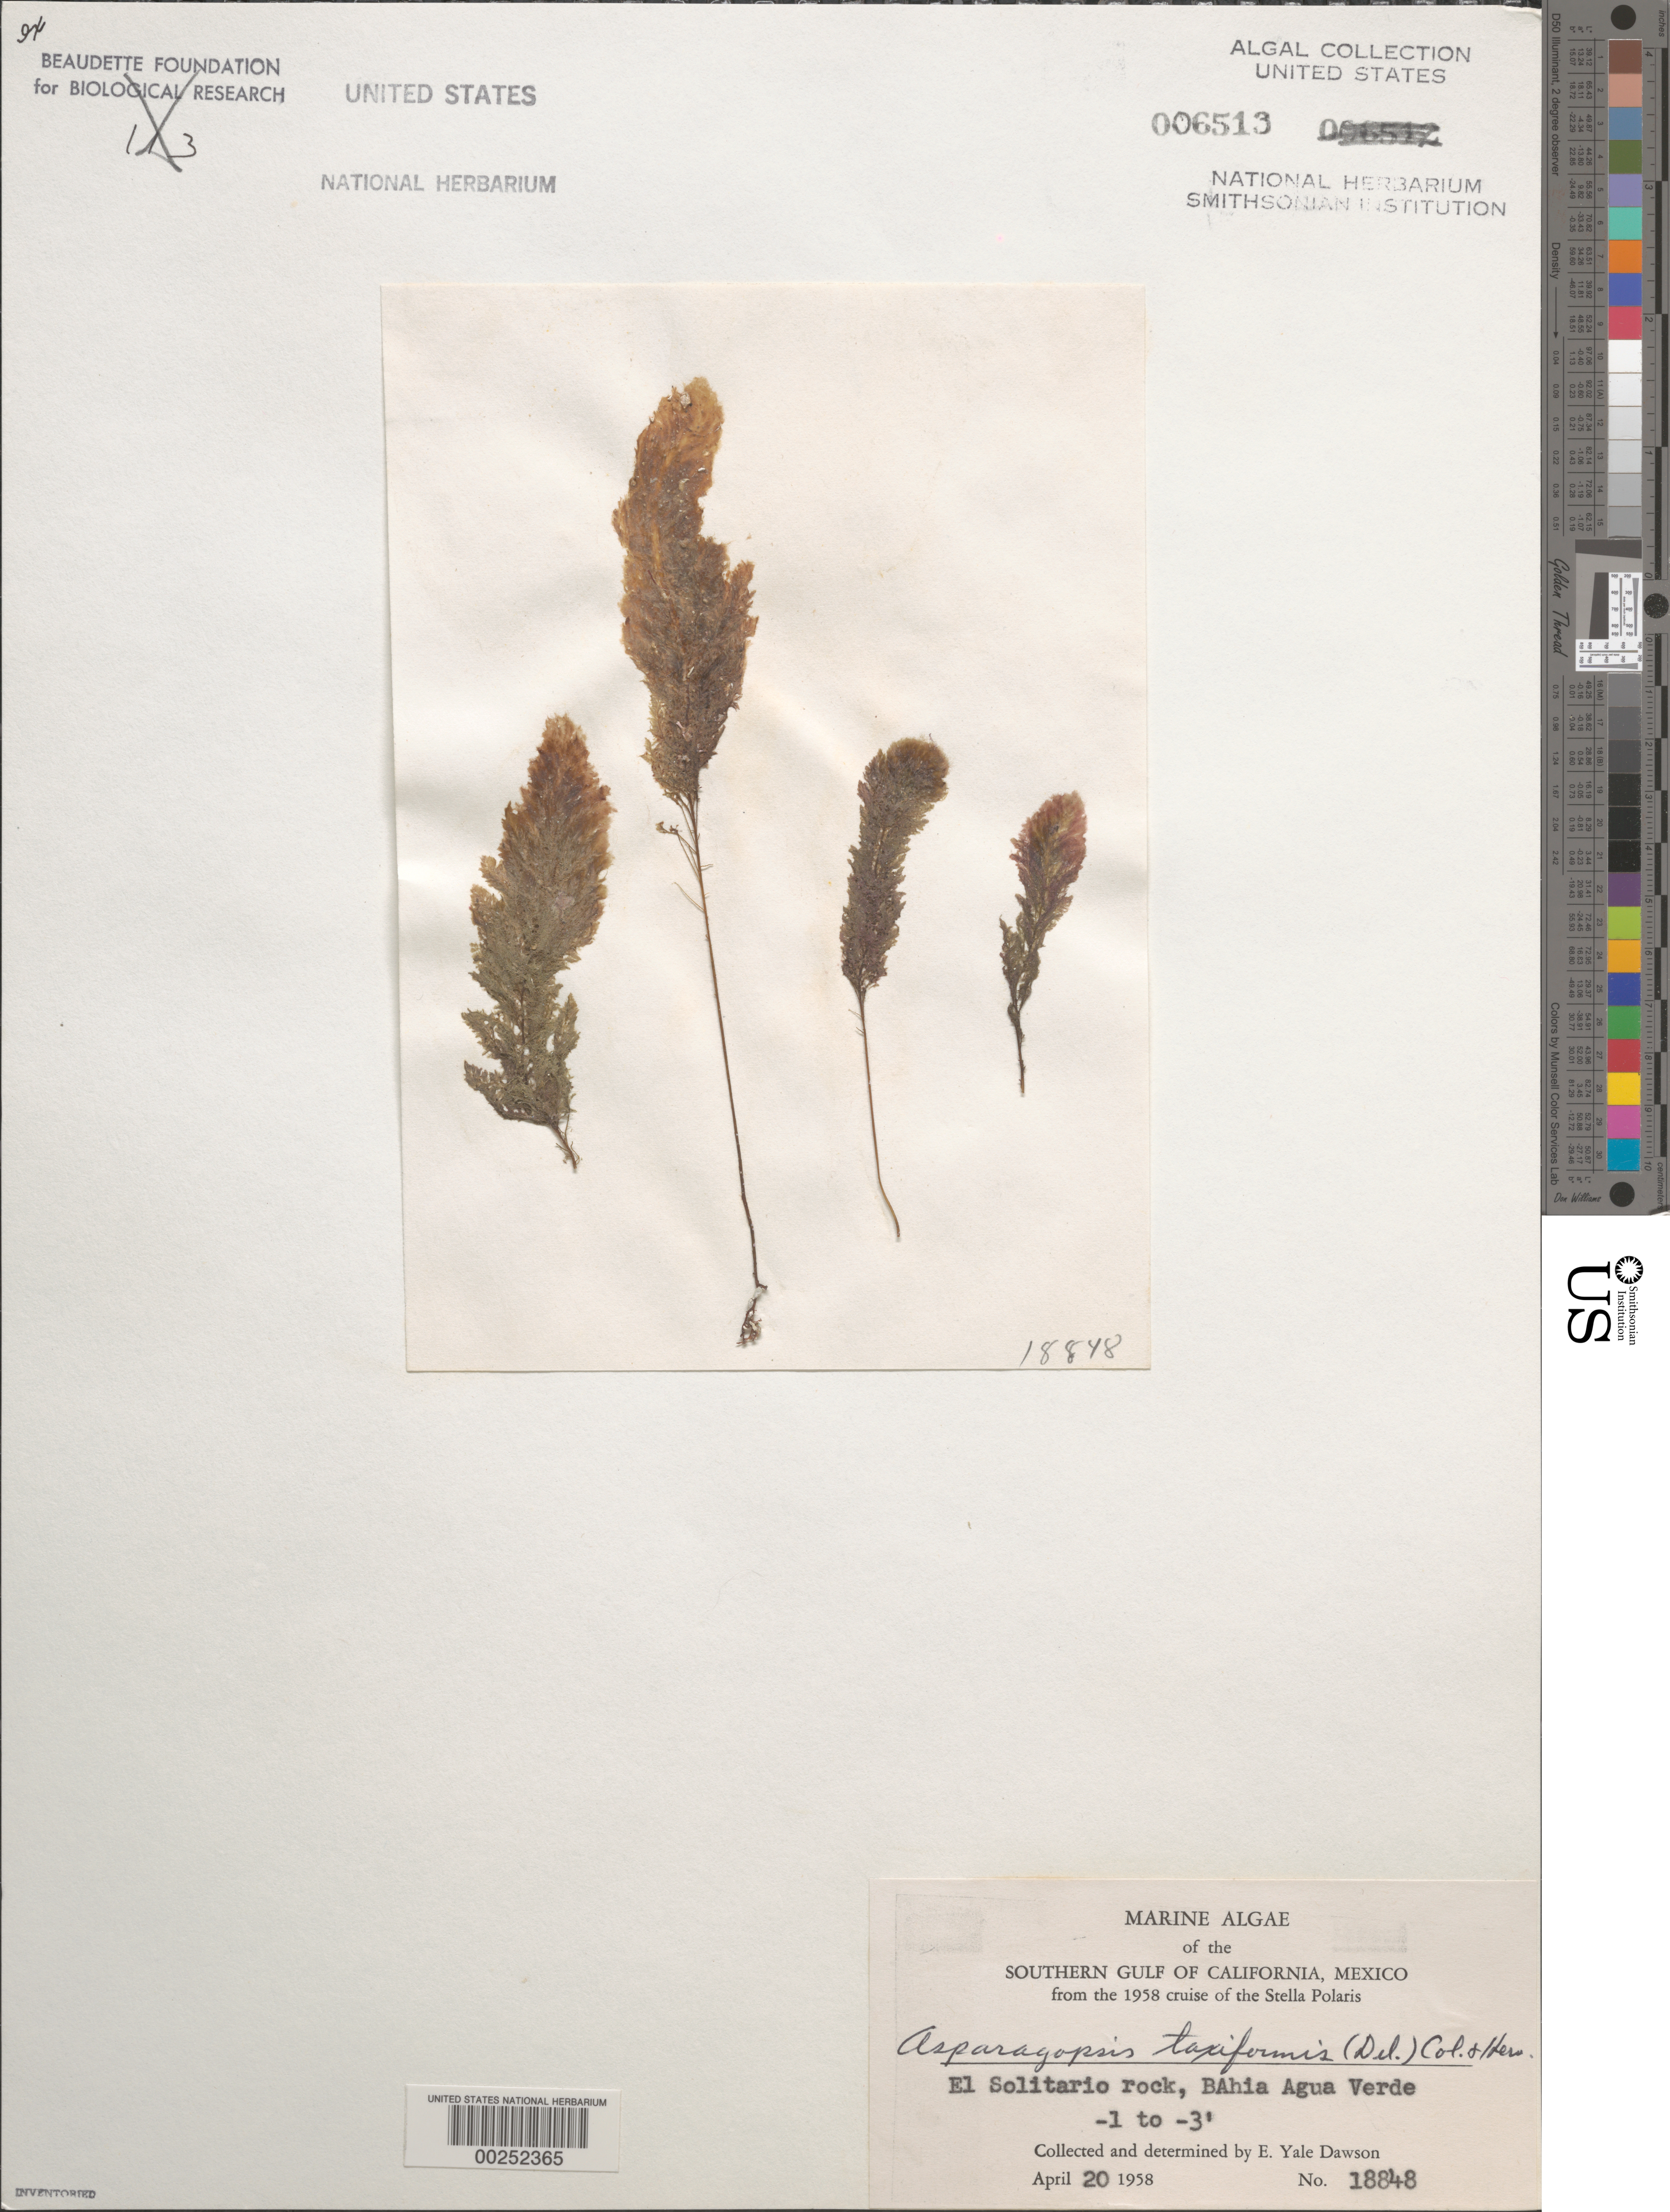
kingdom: Plantae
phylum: Rhodophyta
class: Florideophyceae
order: Bonnemaisoniales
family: Bonnemaisoniaceae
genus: Asparagopsis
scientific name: Asparagopsis taxiformis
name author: (Delile) Trevis.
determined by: Dawson, E. Y.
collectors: E. Y. Dawson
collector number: EYD 18848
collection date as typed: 20 Apr 1958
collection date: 1958-04-20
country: Mexico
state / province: Baja California Sur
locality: El Solitario rock, Bahia Agua Verde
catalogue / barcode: US 6513